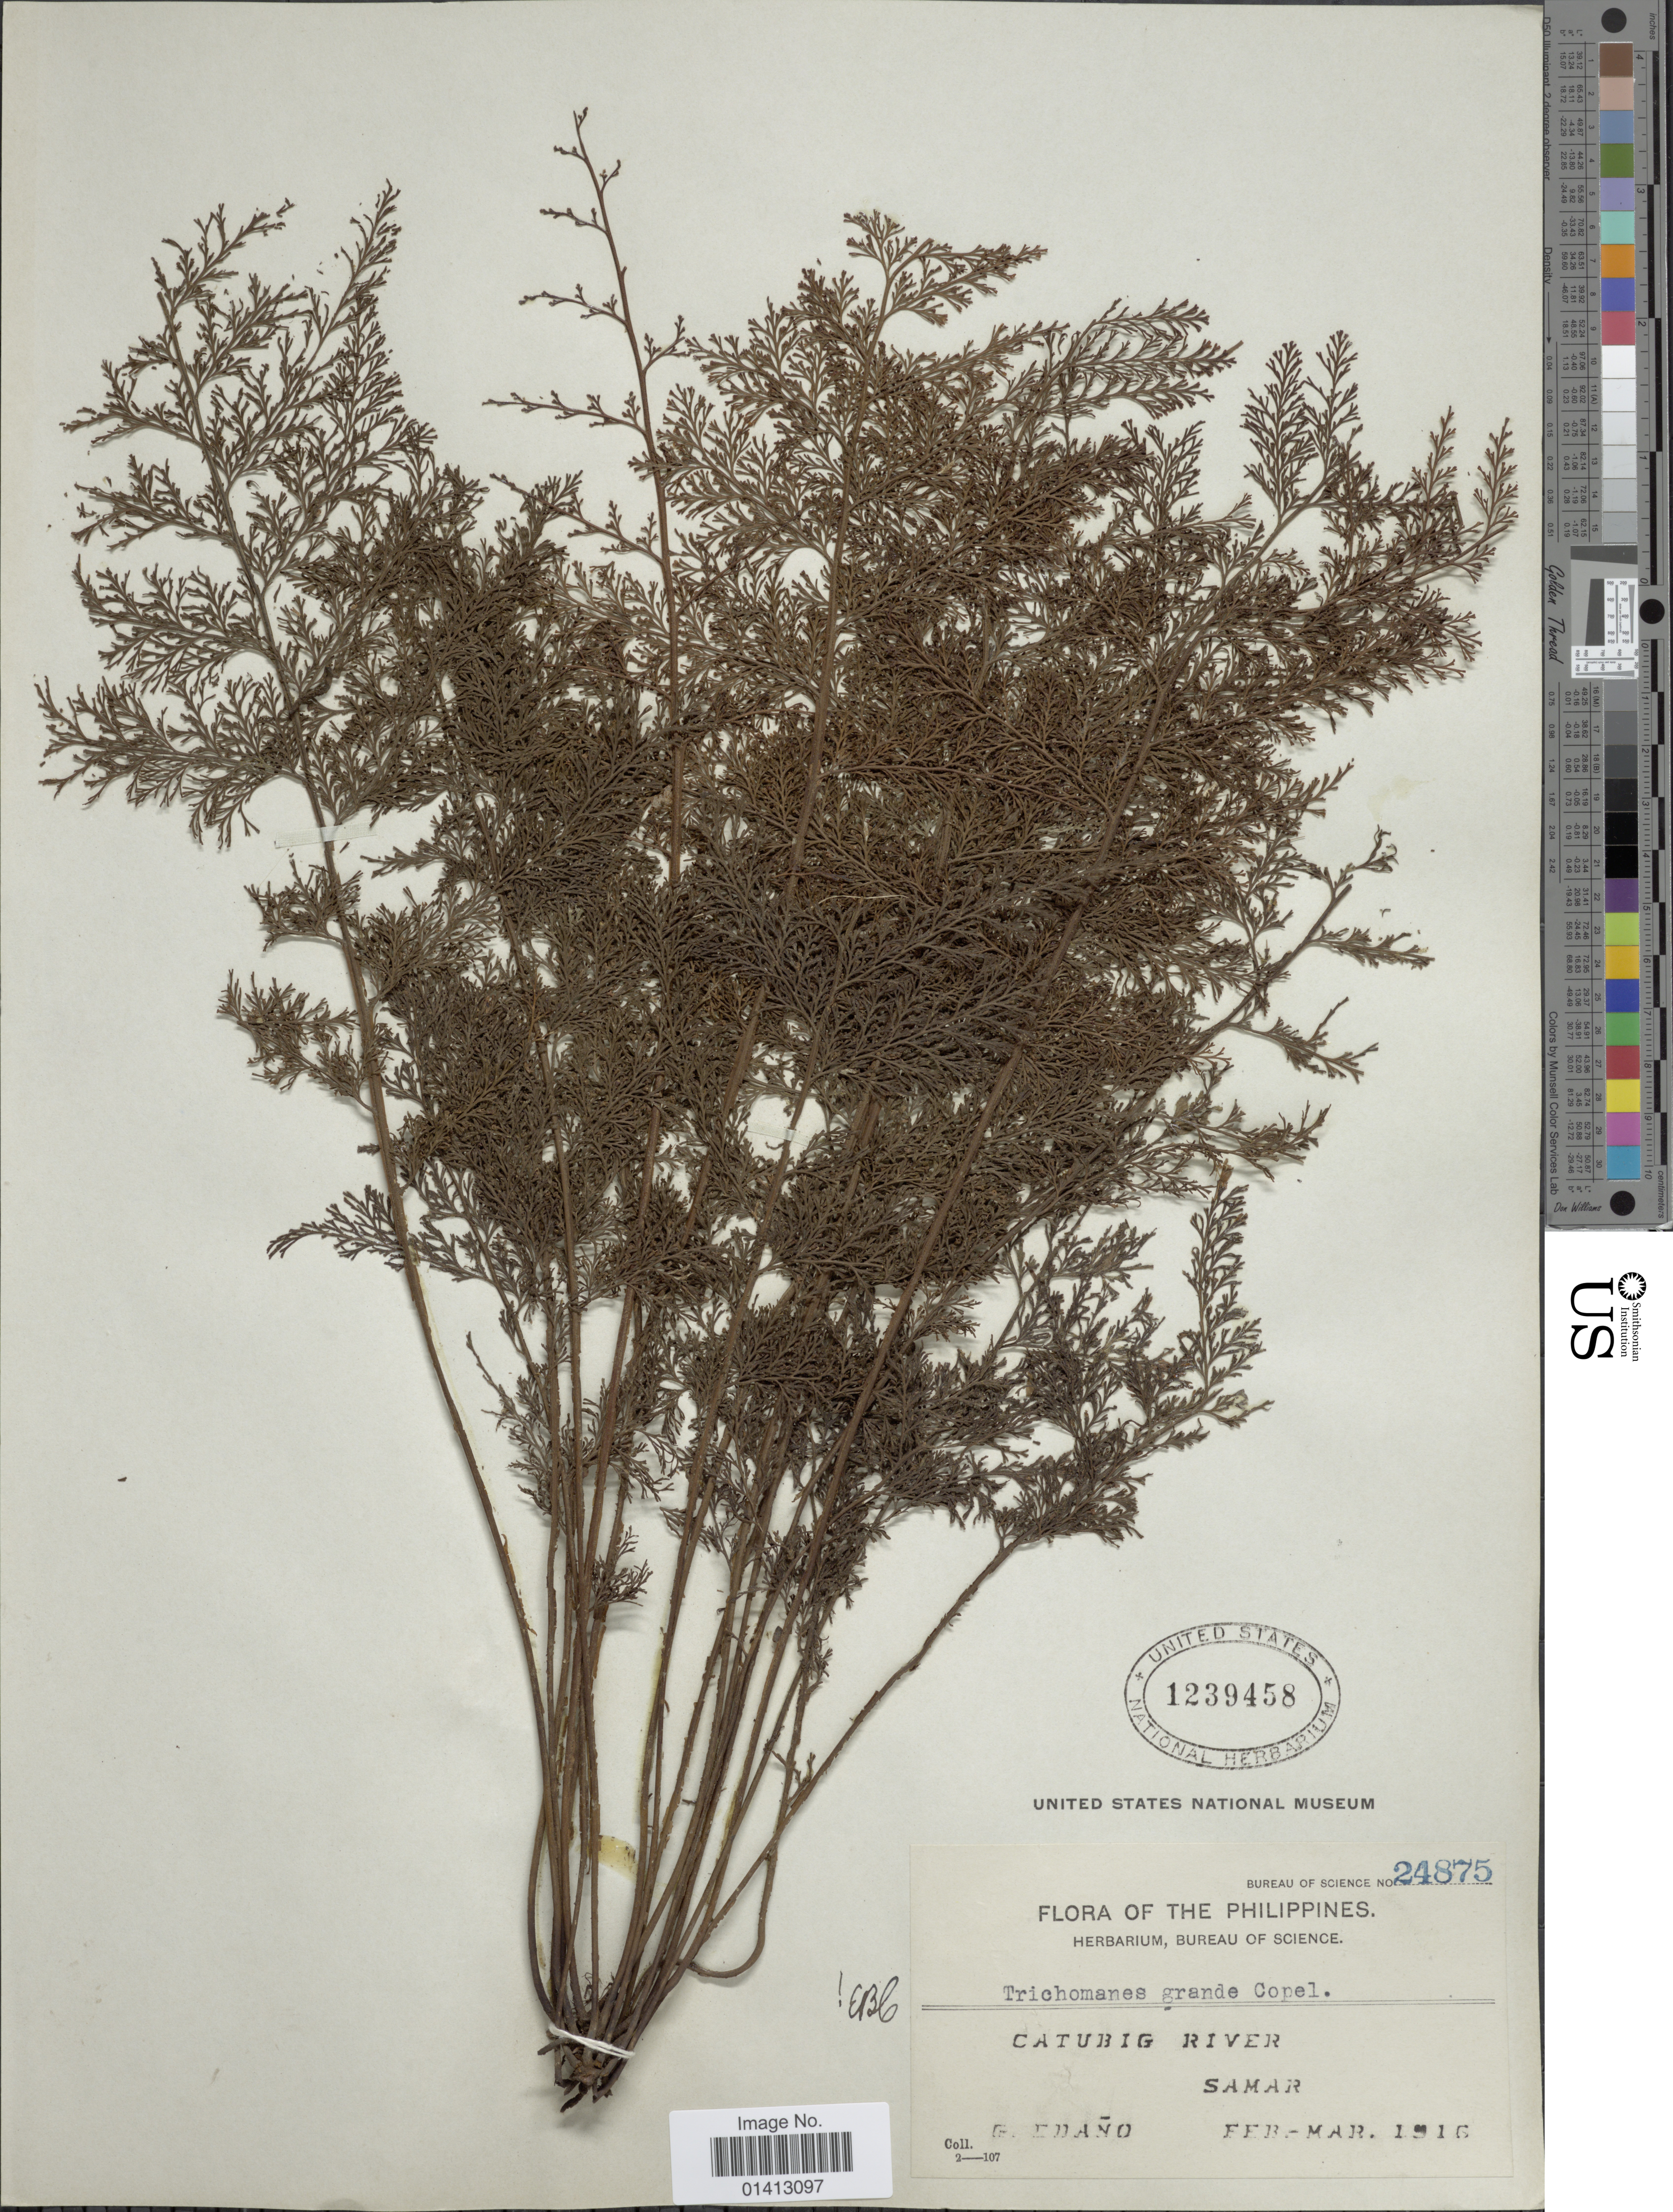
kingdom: Plantae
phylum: Tracheophyta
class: Polypodiopsida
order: Hymenophyllales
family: Hymenophyllaceae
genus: Crepidomanes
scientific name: Crepidomanes grande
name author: (Copel.) Ebihara & K. Iwats.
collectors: G. Edaño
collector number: Bureau of Science 24875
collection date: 1916-02/1916-03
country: Philippines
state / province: Eastern Visayas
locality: Catubig River, Samar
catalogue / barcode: US 1239458